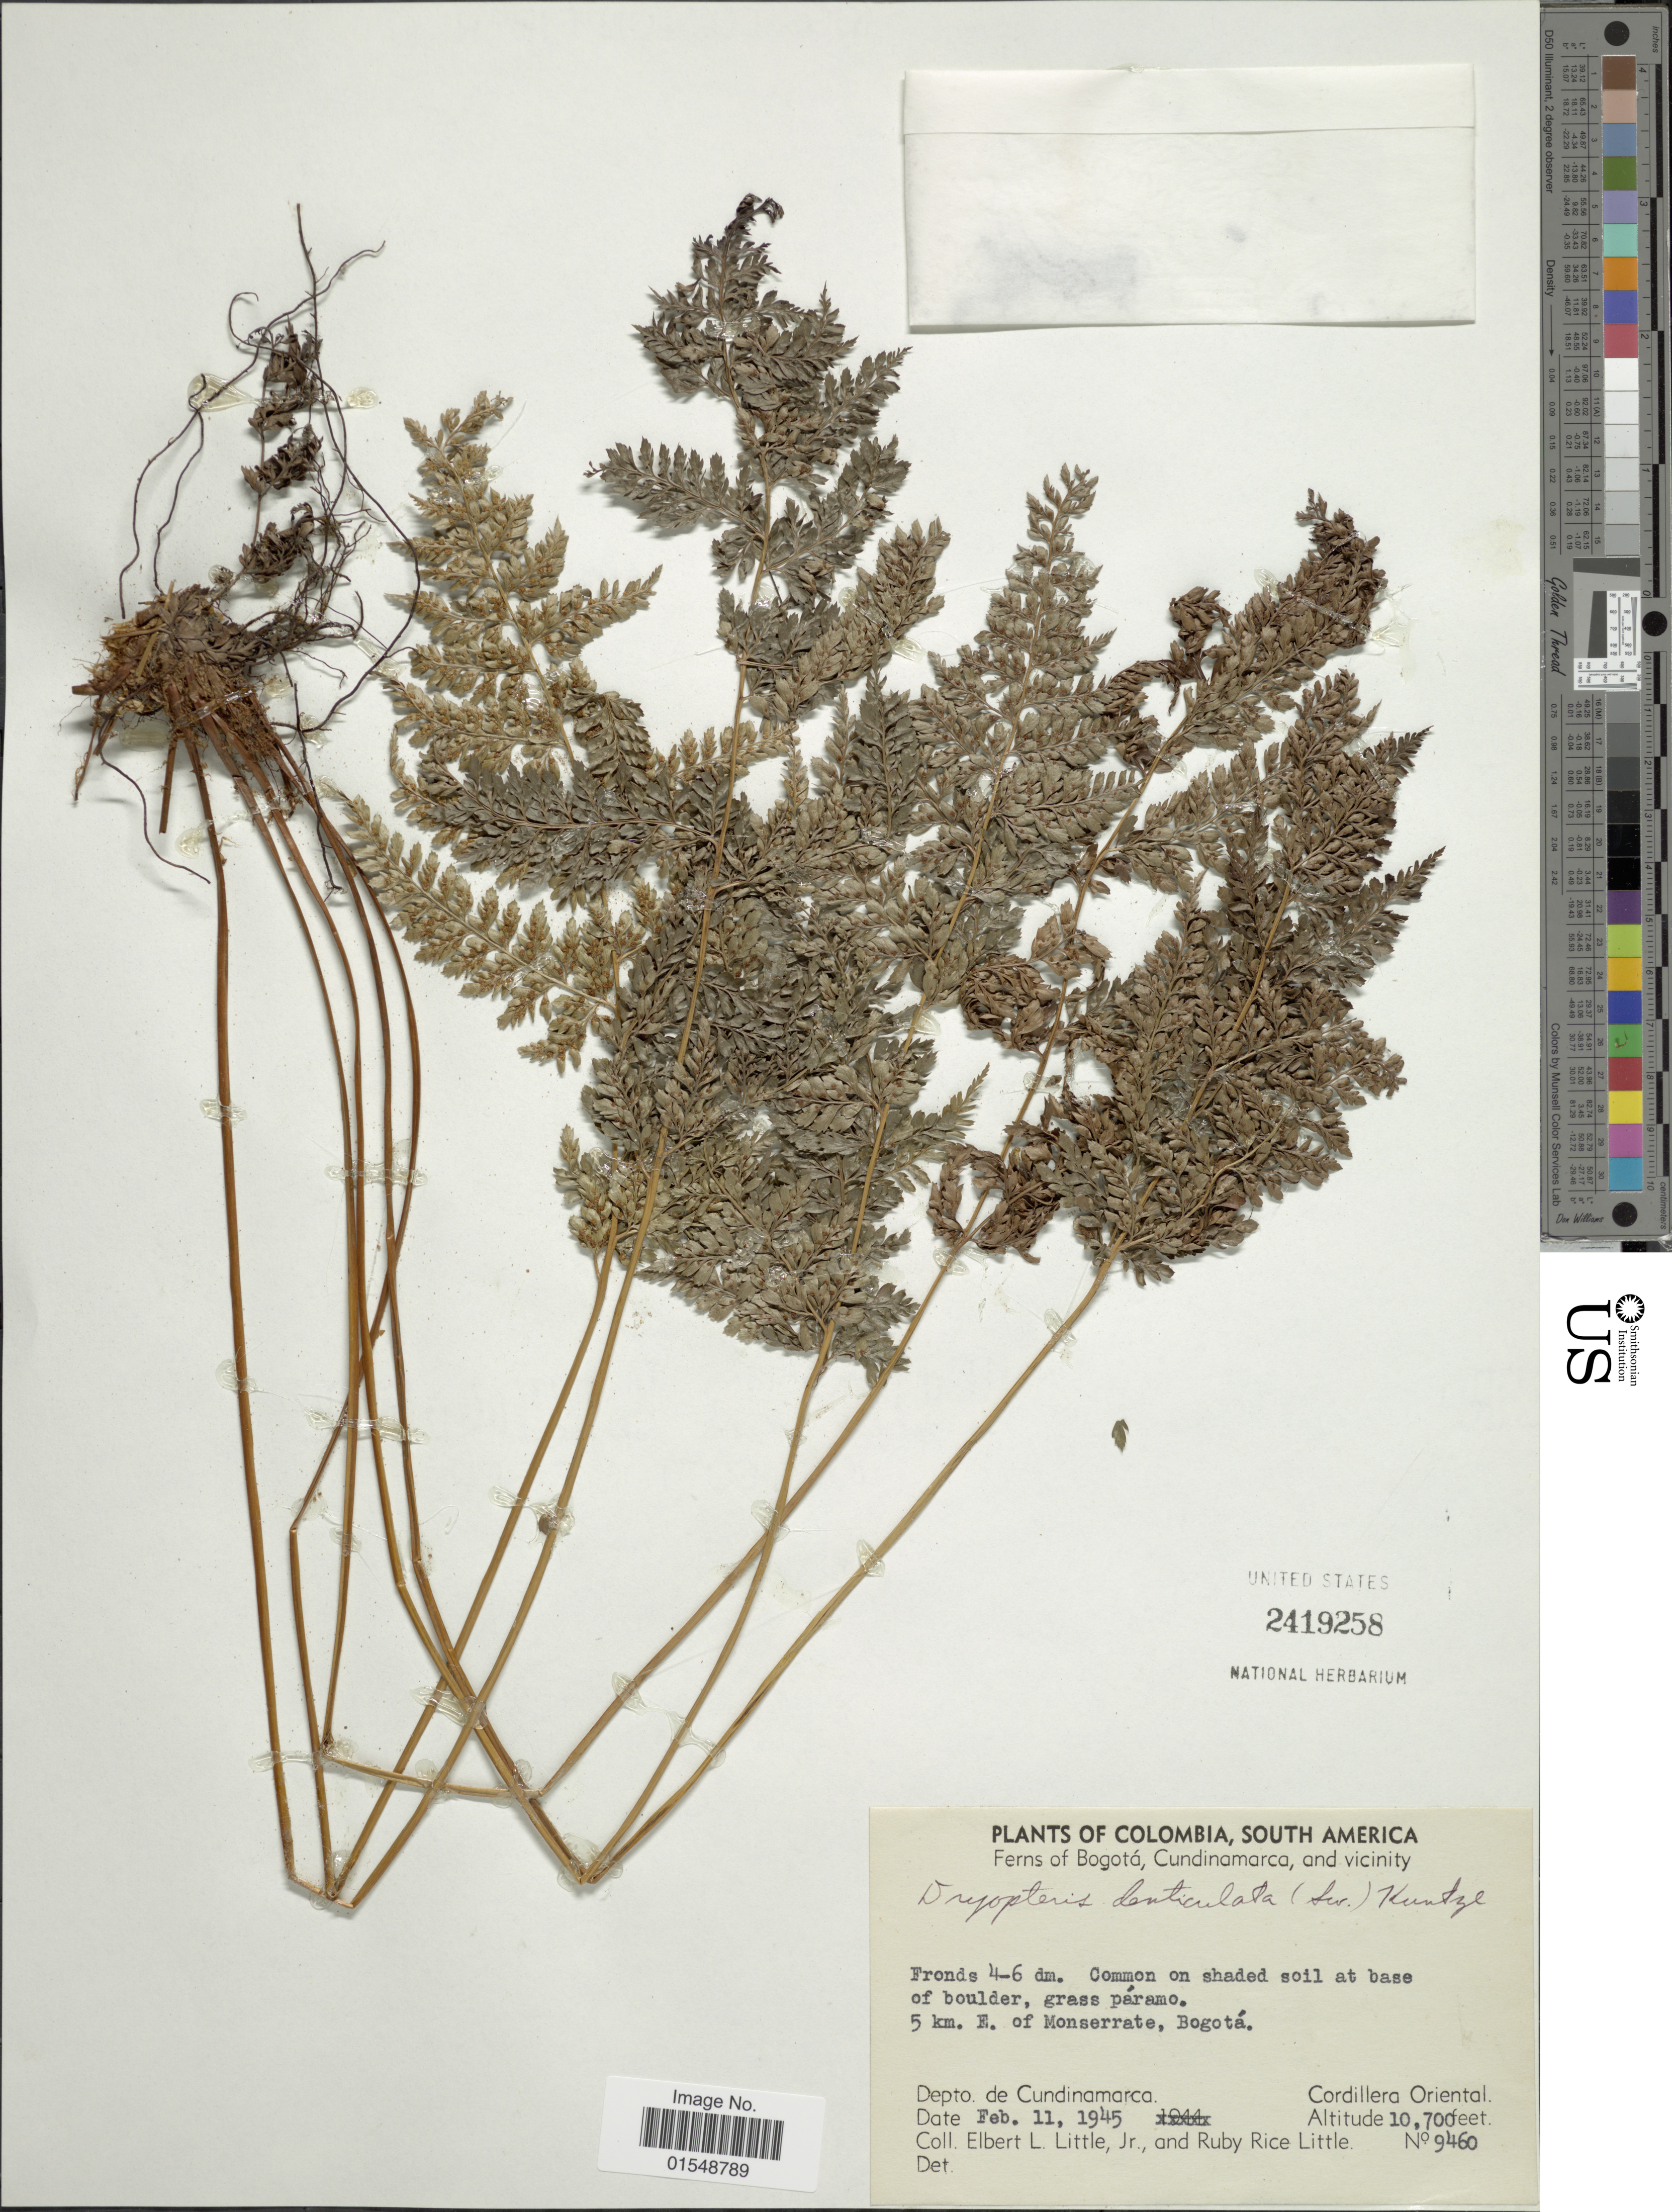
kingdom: Plantae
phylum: Tracheophyta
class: Polypodiopsida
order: Polypodiales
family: Dryopteridaceae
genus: Arachniodes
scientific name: Arachniodes denticulata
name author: (Sw.) Ching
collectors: E. L. Little & R. R. Little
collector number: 9460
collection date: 1945-02-11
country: Colombia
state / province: Cundinamarca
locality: South America, Bogotá, Cundinamarca, and vicinity, 5 km. E. of Monserrate, Bogotá, Cordillera Oriental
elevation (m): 3261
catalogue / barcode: US 2419258